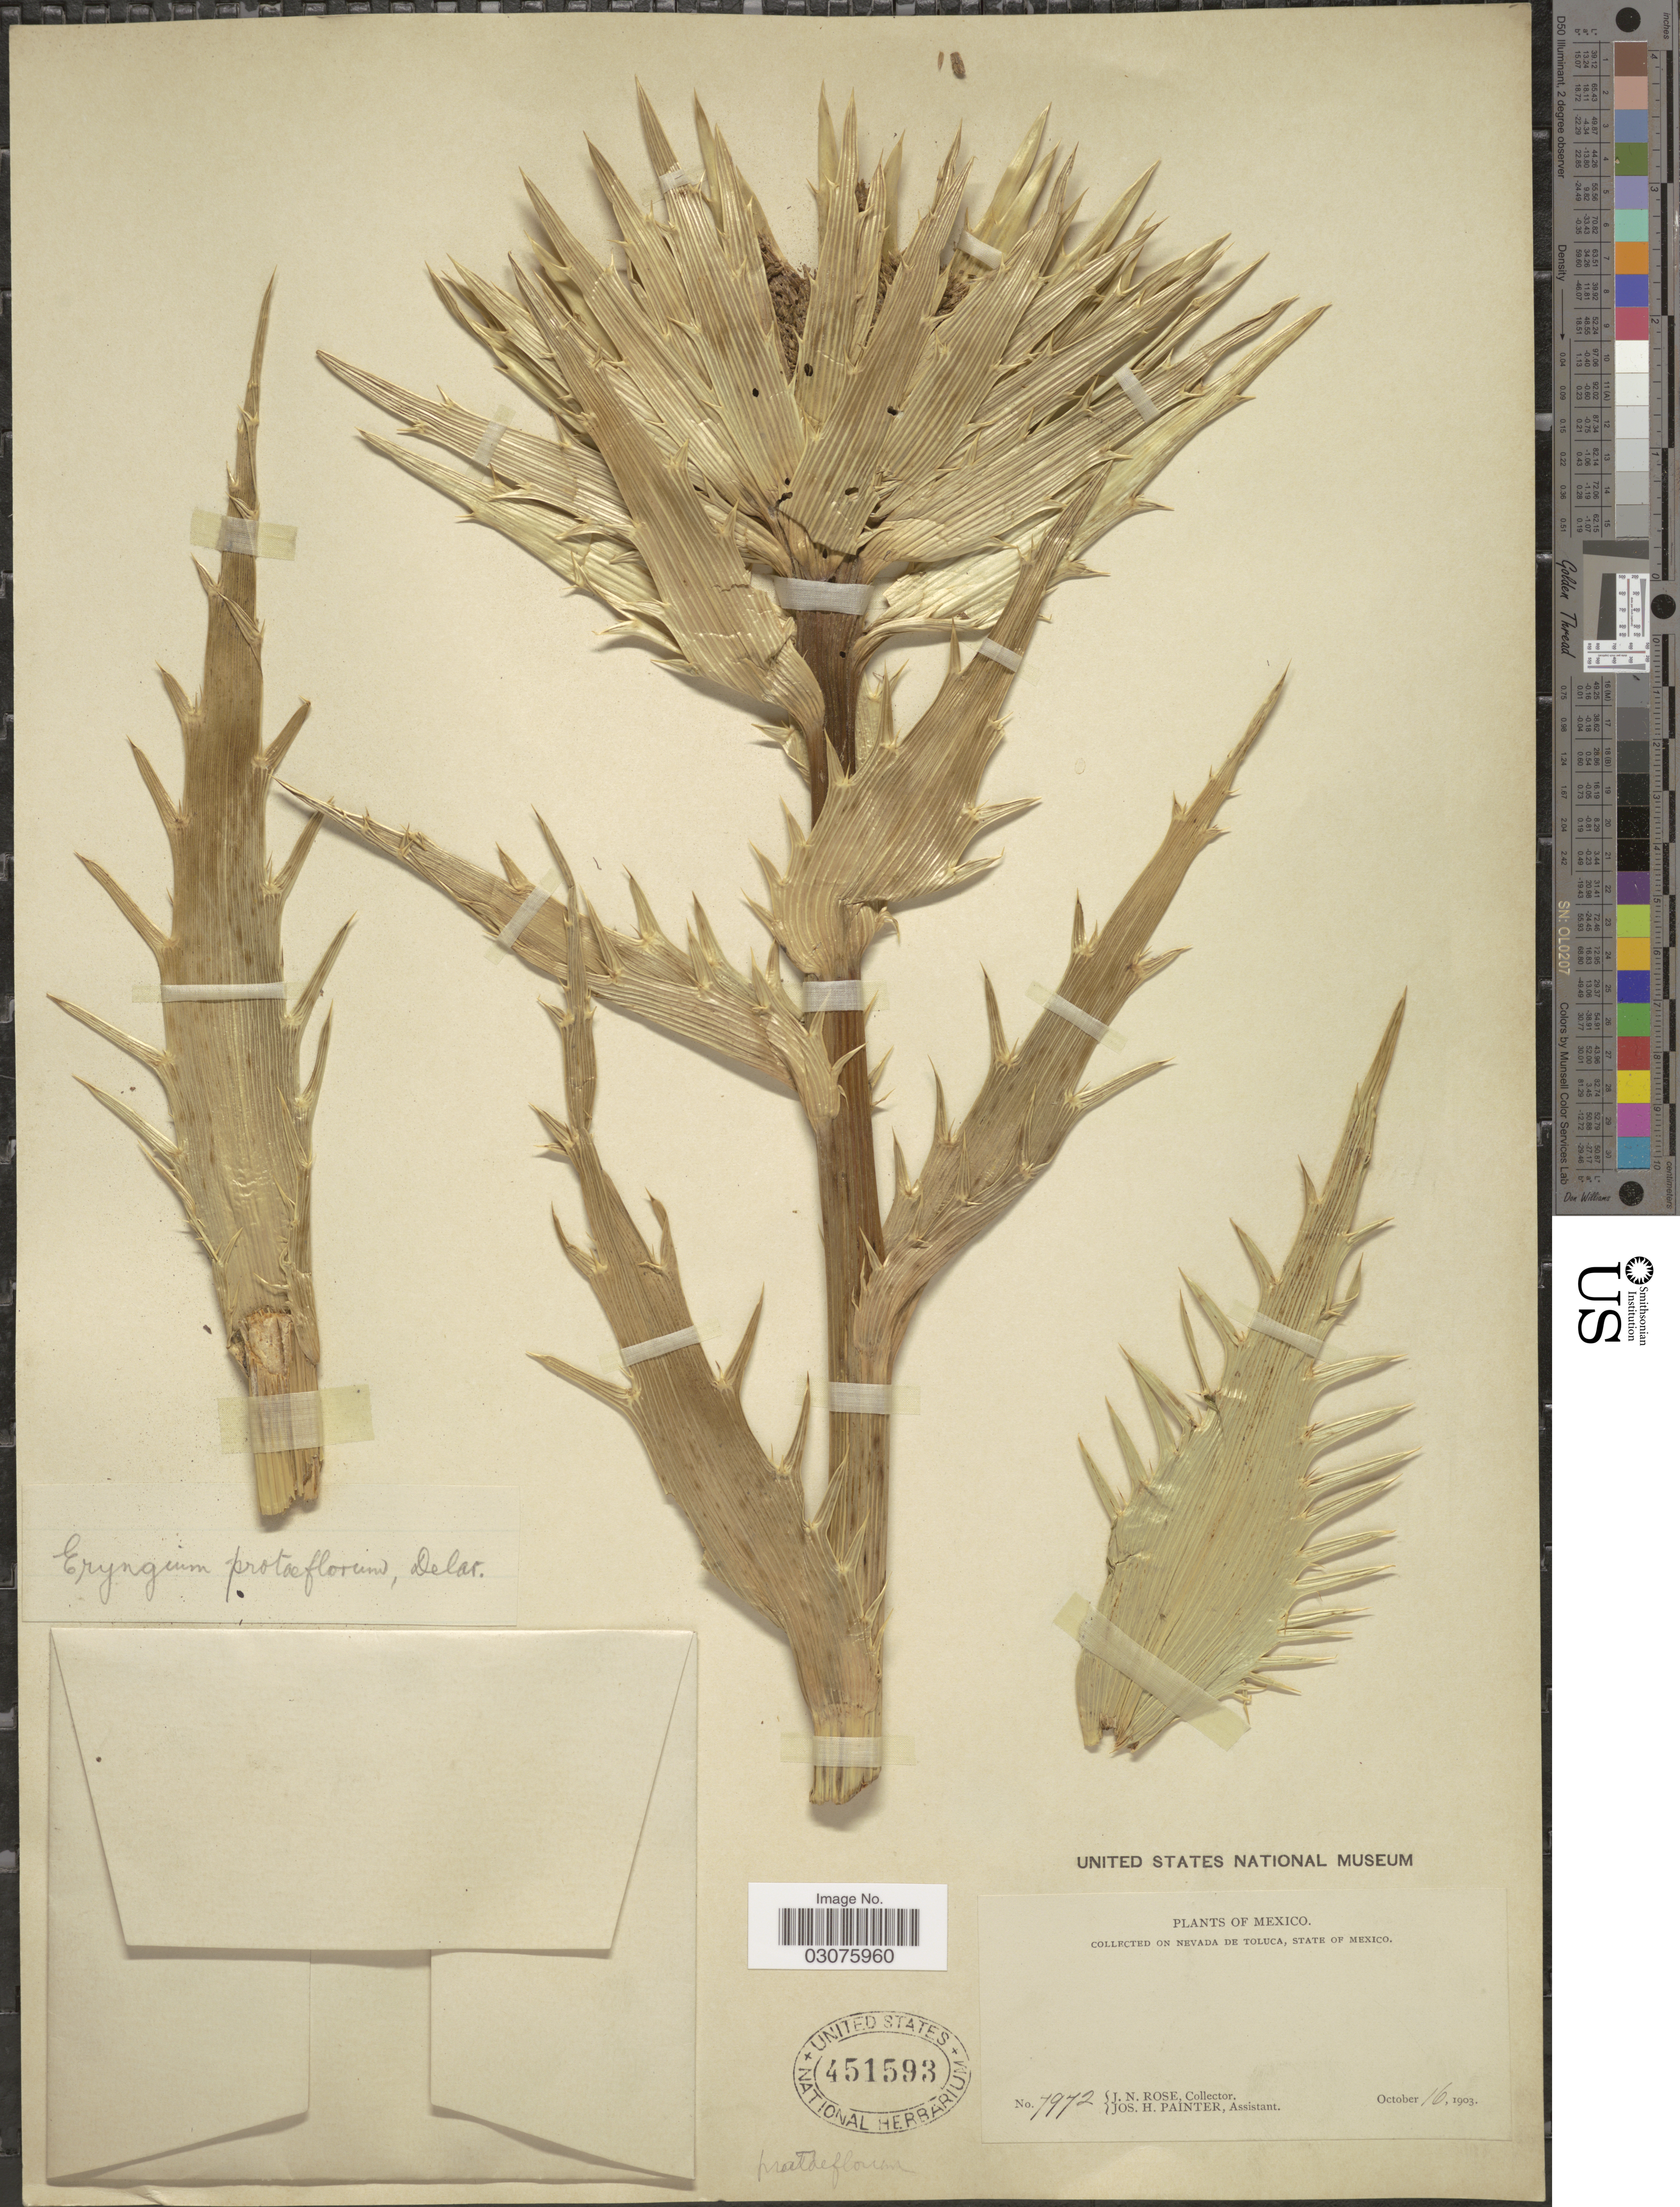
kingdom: Plantae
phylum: Tracheophyta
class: Magnoliopsida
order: Apiales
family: Apiaceae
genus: Eryngium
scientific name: Eryngium proteiflorum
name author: F. Delaroche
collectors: J. N. Rose & J. H. Painter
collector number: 7972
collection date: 1903-10-16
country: Mexico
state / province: México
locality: Collected on Nevada de Toluca, State of Mexico.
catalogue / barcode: US 451593